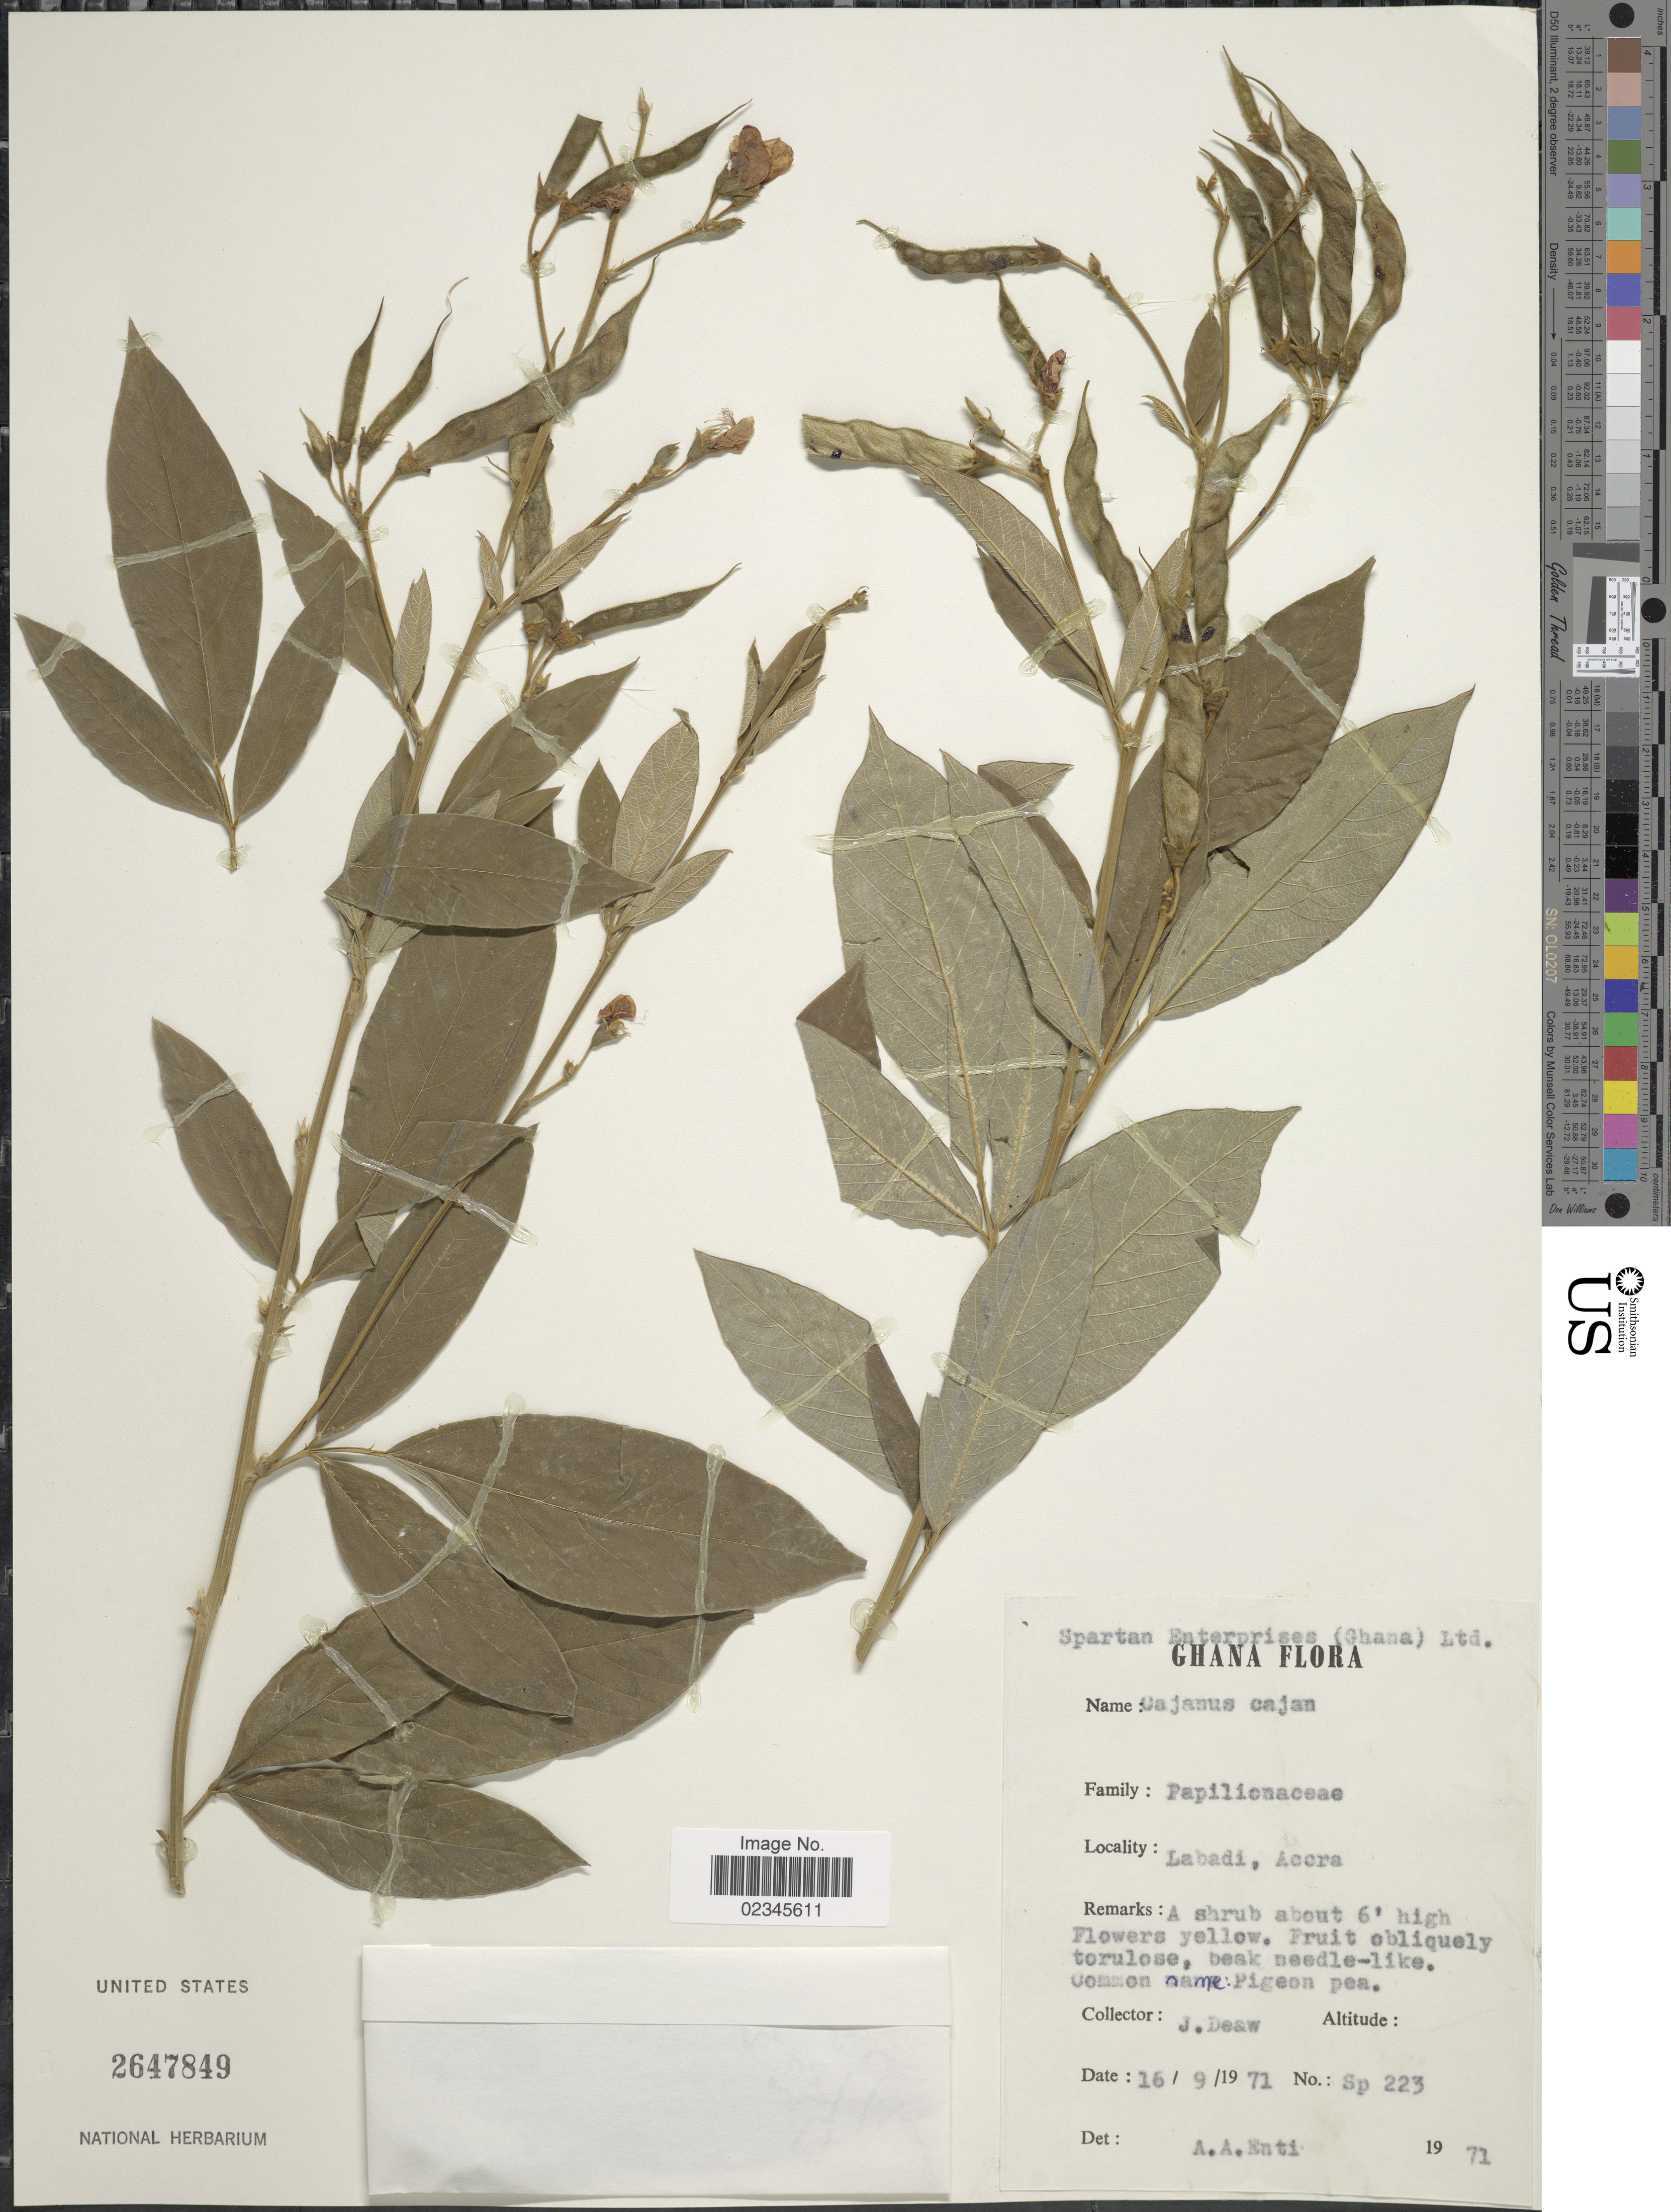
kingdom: Plantae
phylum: Tracheophyta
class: Magnoliopsida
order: Fabales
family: Fabaceae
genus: Cajanus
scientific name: Cajanus cajan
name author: (L.) Huth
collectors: J. Deaw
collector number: Sp 223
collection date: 1971-09-16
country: Ghana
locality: Labadi, Accra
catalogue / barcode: US 2647849